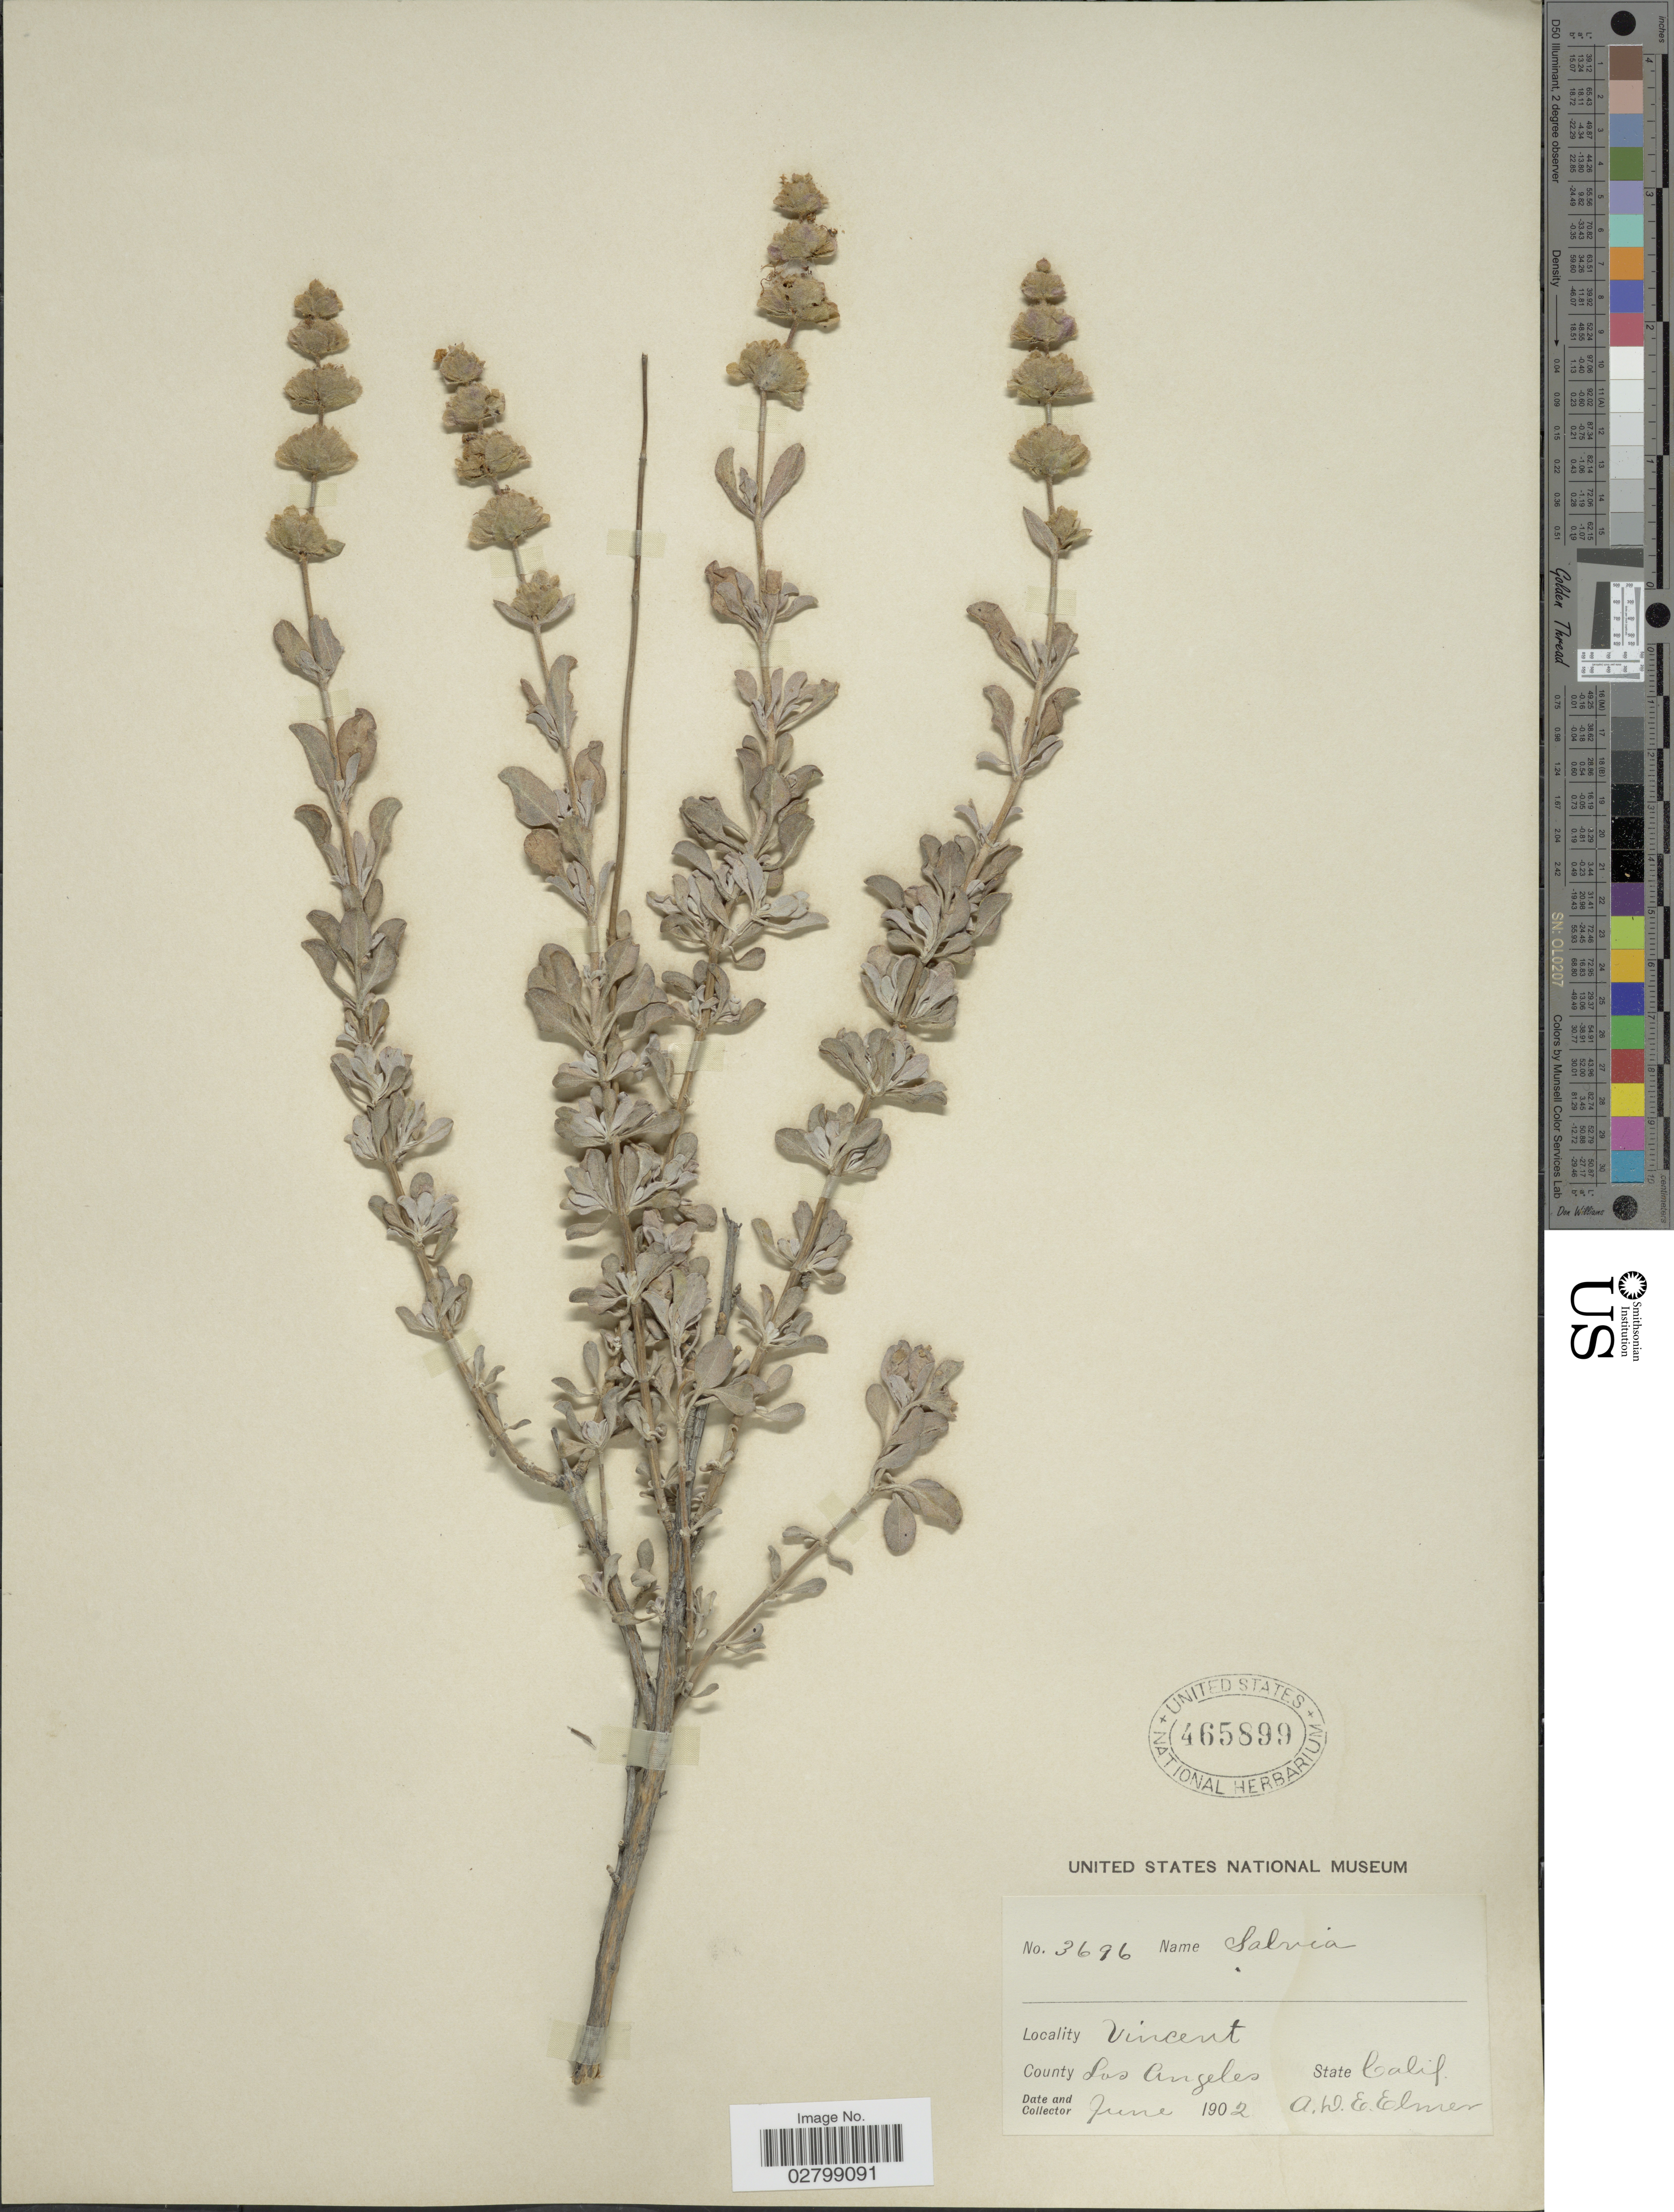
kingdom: Plantae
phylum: Tracheophyta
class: Magnoliopsida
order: Lamiales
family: Lamiaceae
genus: Salvia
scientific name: Salvia carnosa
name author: Douglas ex Greene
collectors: A. D. E. Elmer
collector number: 3696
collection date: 1902-06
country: United States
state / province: California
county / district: Los Angeles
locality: Vincent, County Los Angeles.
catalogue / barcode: US 465899